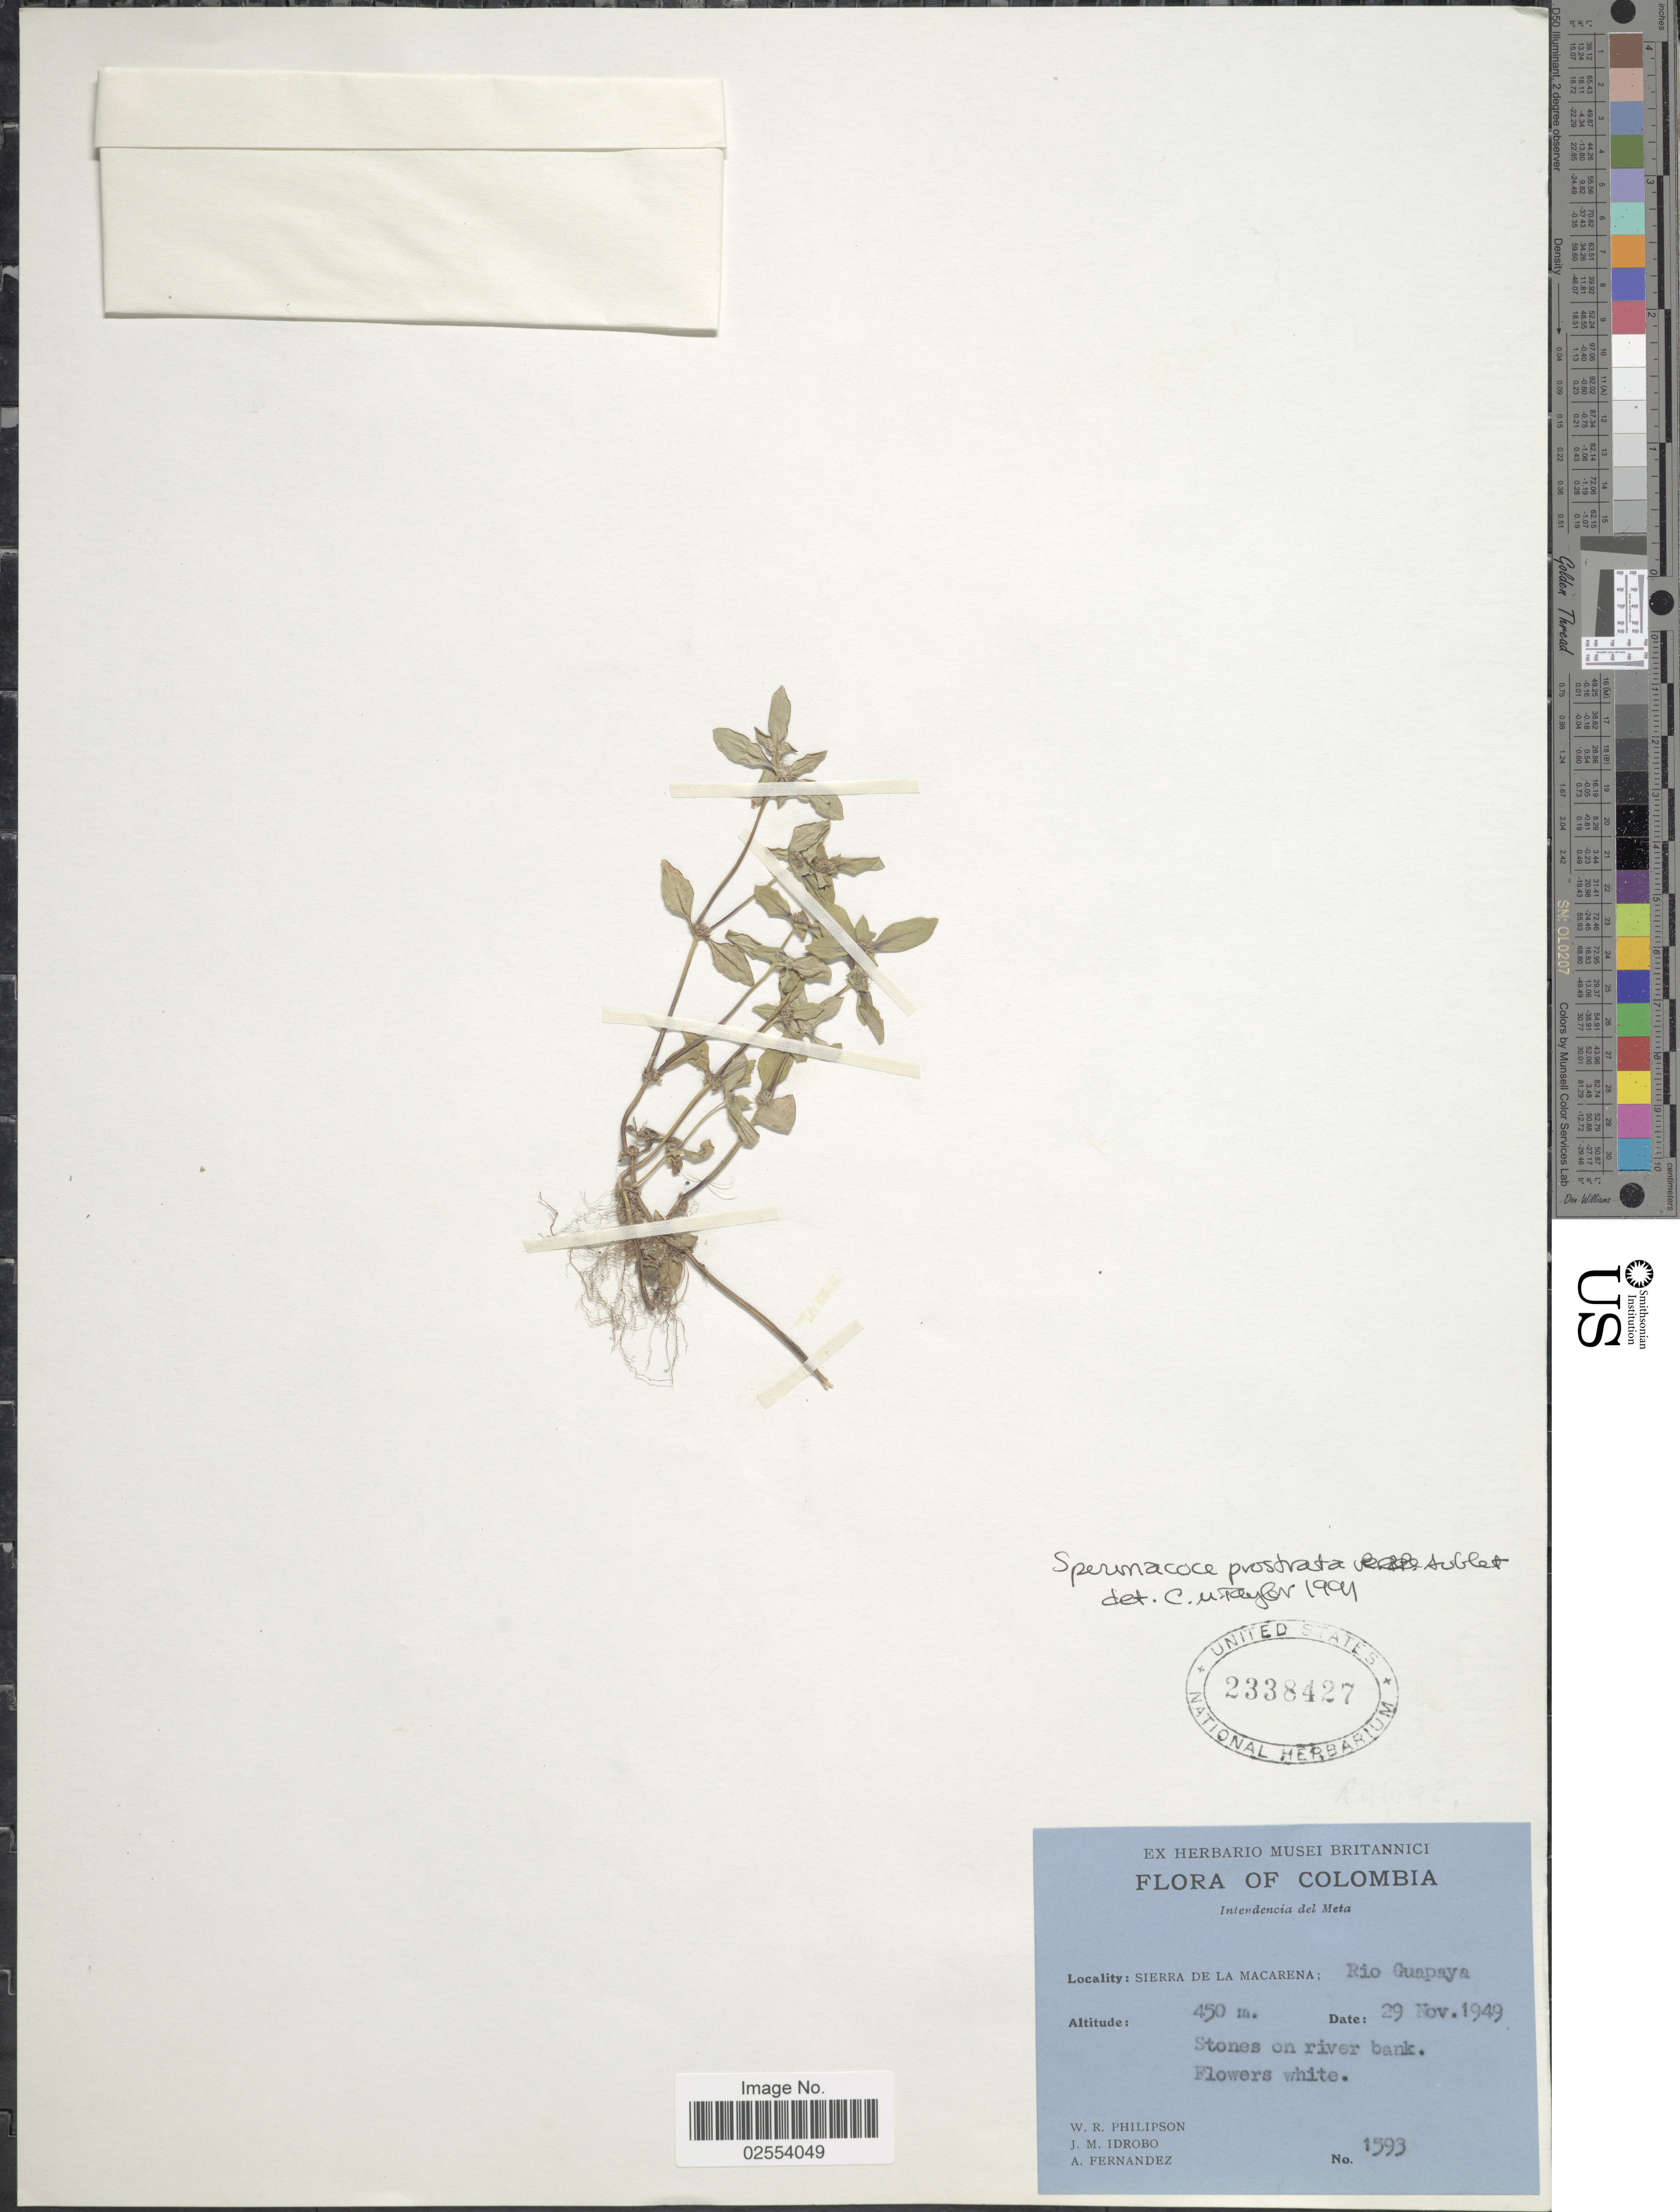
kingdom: Plantae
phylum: Tracheophyta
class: Magnoliopsida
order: Gentianales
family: Rubiaceae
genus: Spermacoce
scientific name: Spermacoce prostrata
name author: Aubl.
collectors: W. R. Philipson, J. M. Idrobo & A. Fernandez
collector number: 1593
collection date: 1949-11-29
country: Colombia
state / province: Meta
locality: Intendencia del Meta, Sierra De La Macarena; Rio Guapaya. Stones on river bank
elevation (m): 450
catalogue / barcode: US 2338427